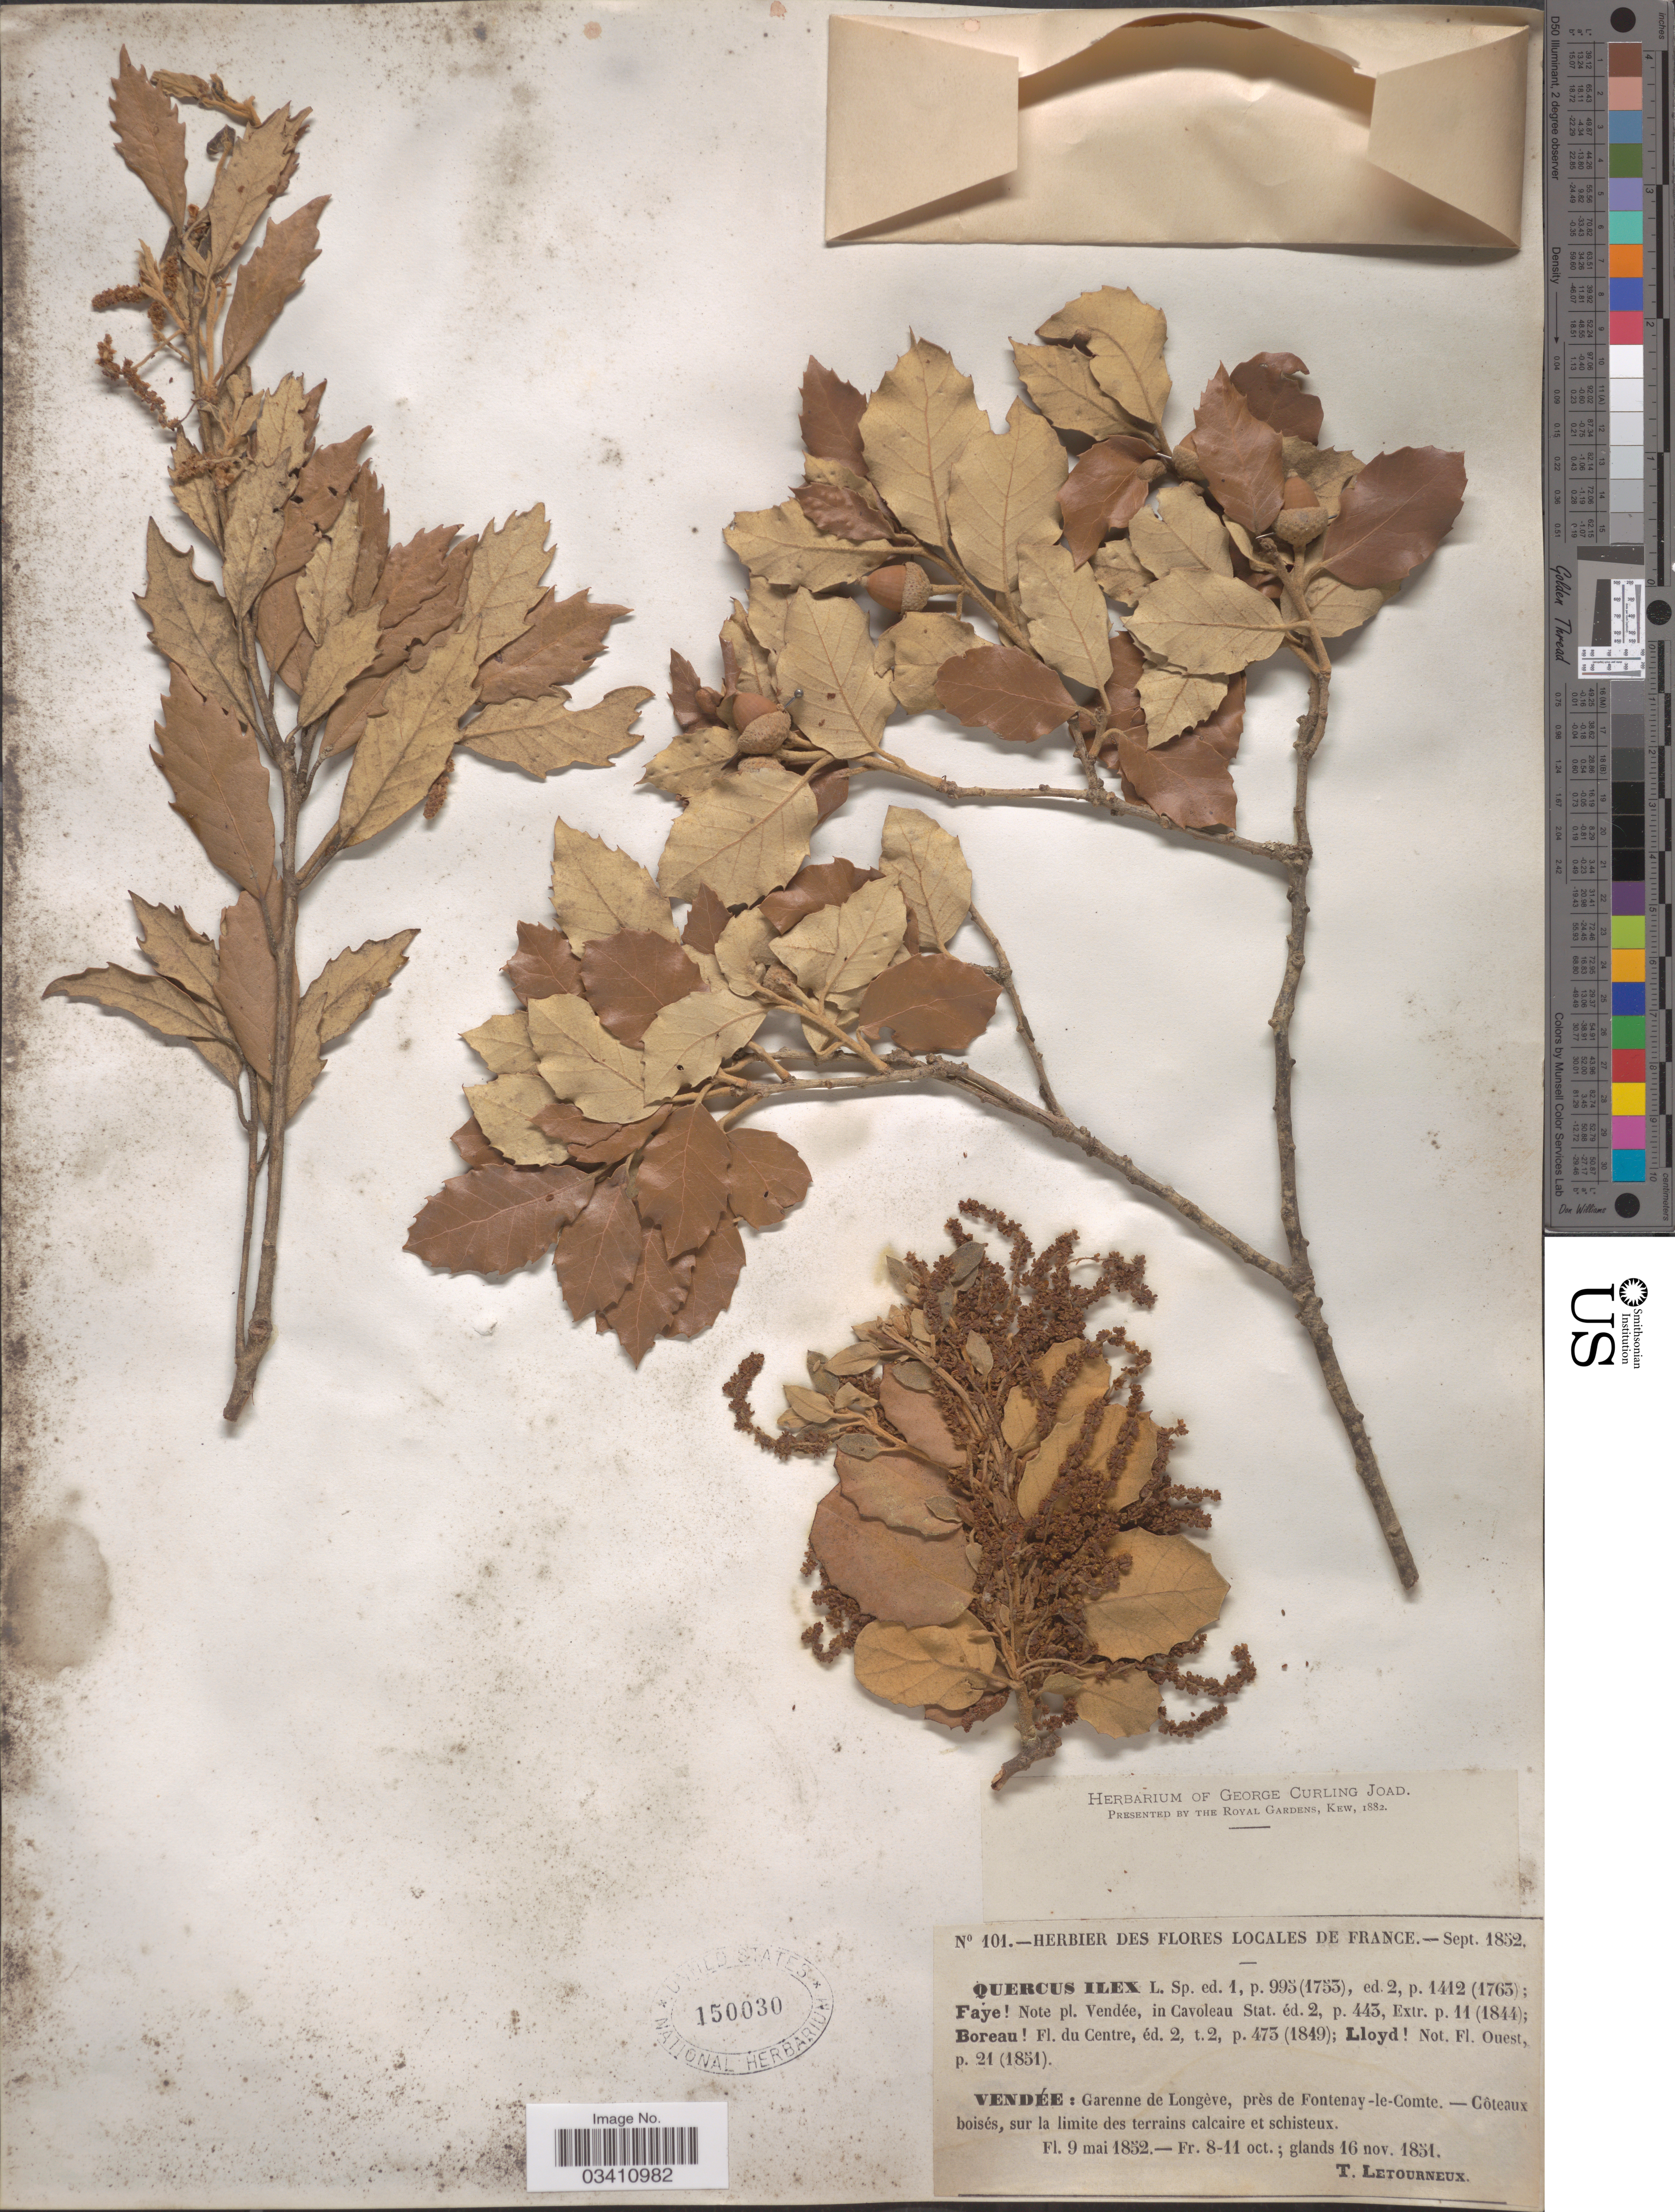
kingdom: Plantae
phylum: Tracheophyta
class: Magnoliopsida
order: Fagales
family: Fagaceae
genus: Quercus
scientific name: Quercus ilex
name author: Lour.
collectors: T. Letourneux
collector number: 101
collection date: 1852-09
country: France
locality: Vendée: Garenne de Longève, près de Fontenay-le-Comte. - Côteaux boisés, sur la limite des terrains calcaire et schisteux.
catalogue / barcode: US 150030